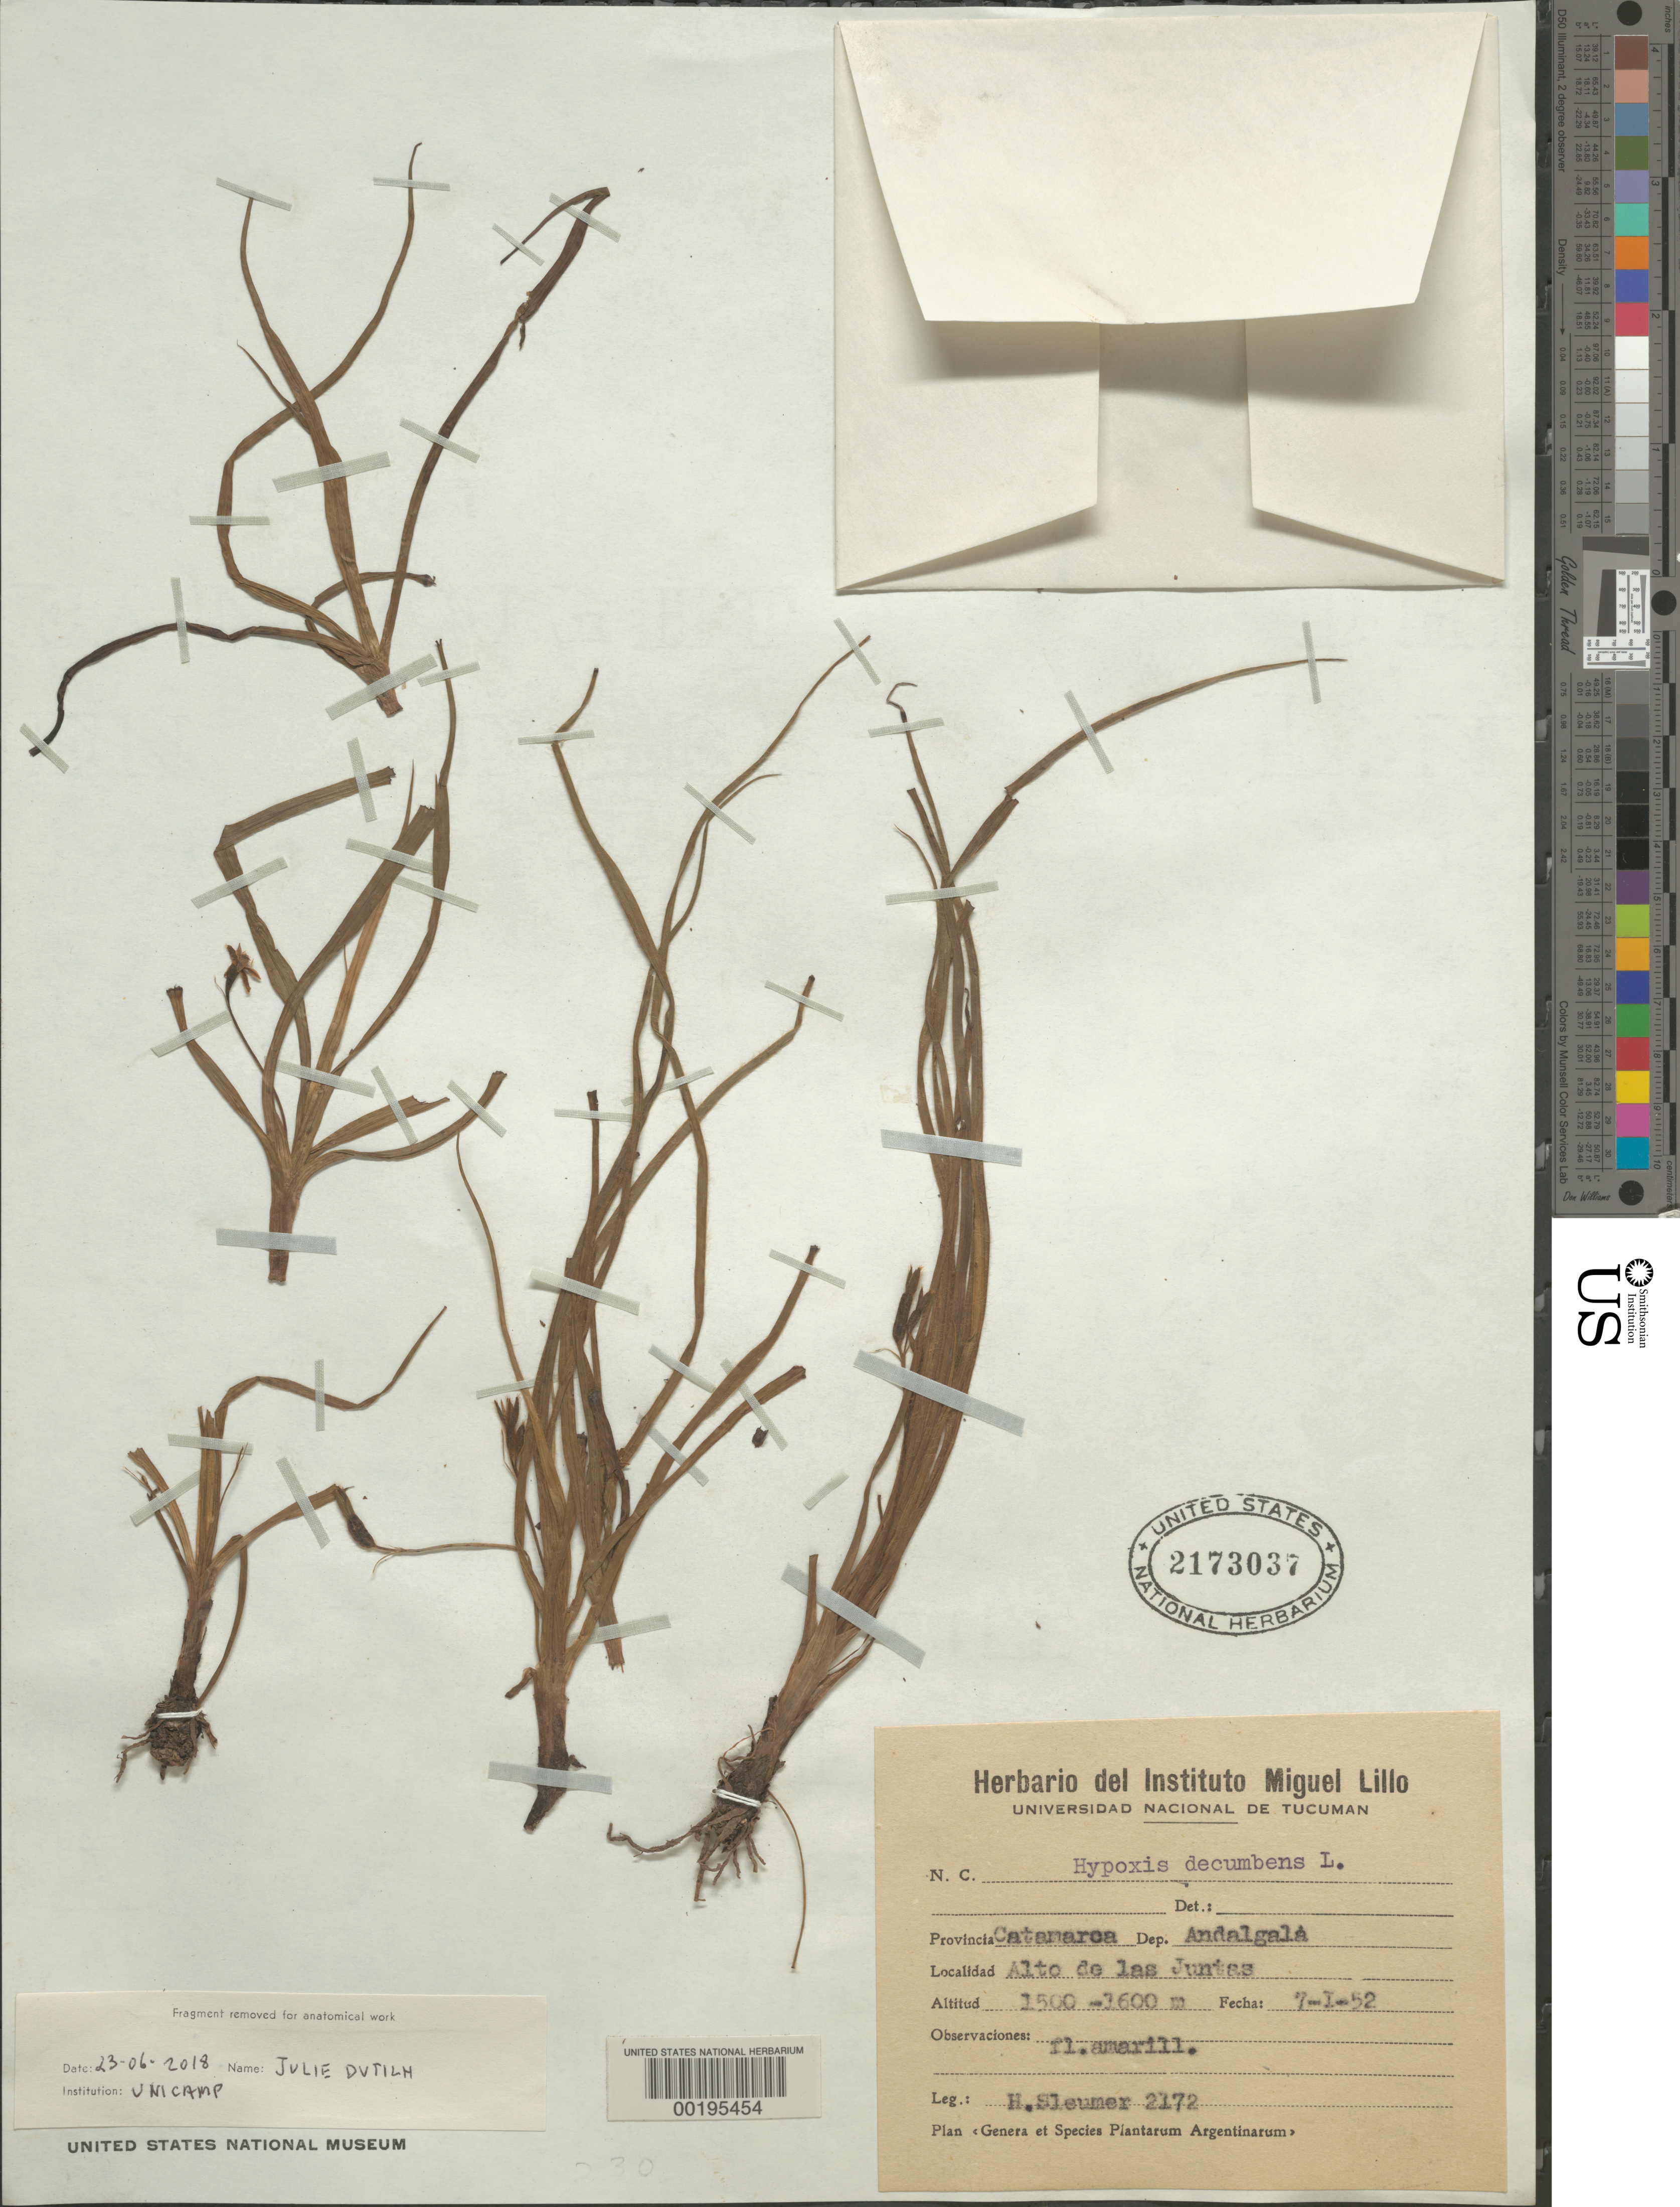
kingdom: Plantae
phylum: Tracheophyta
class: Liliopsida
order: Asparagales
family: Hypoxidaceae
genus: Hypoxis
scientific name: Hypoxis decumbens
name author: L.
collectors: H. O. Sleumer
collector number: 2172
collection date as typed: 07 Jan 1952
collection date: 1952-01-07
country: Argentina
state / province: Catamarca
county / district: Andalgalá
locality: Alto de las Juntas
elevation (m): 1500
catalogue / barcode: US 2173037